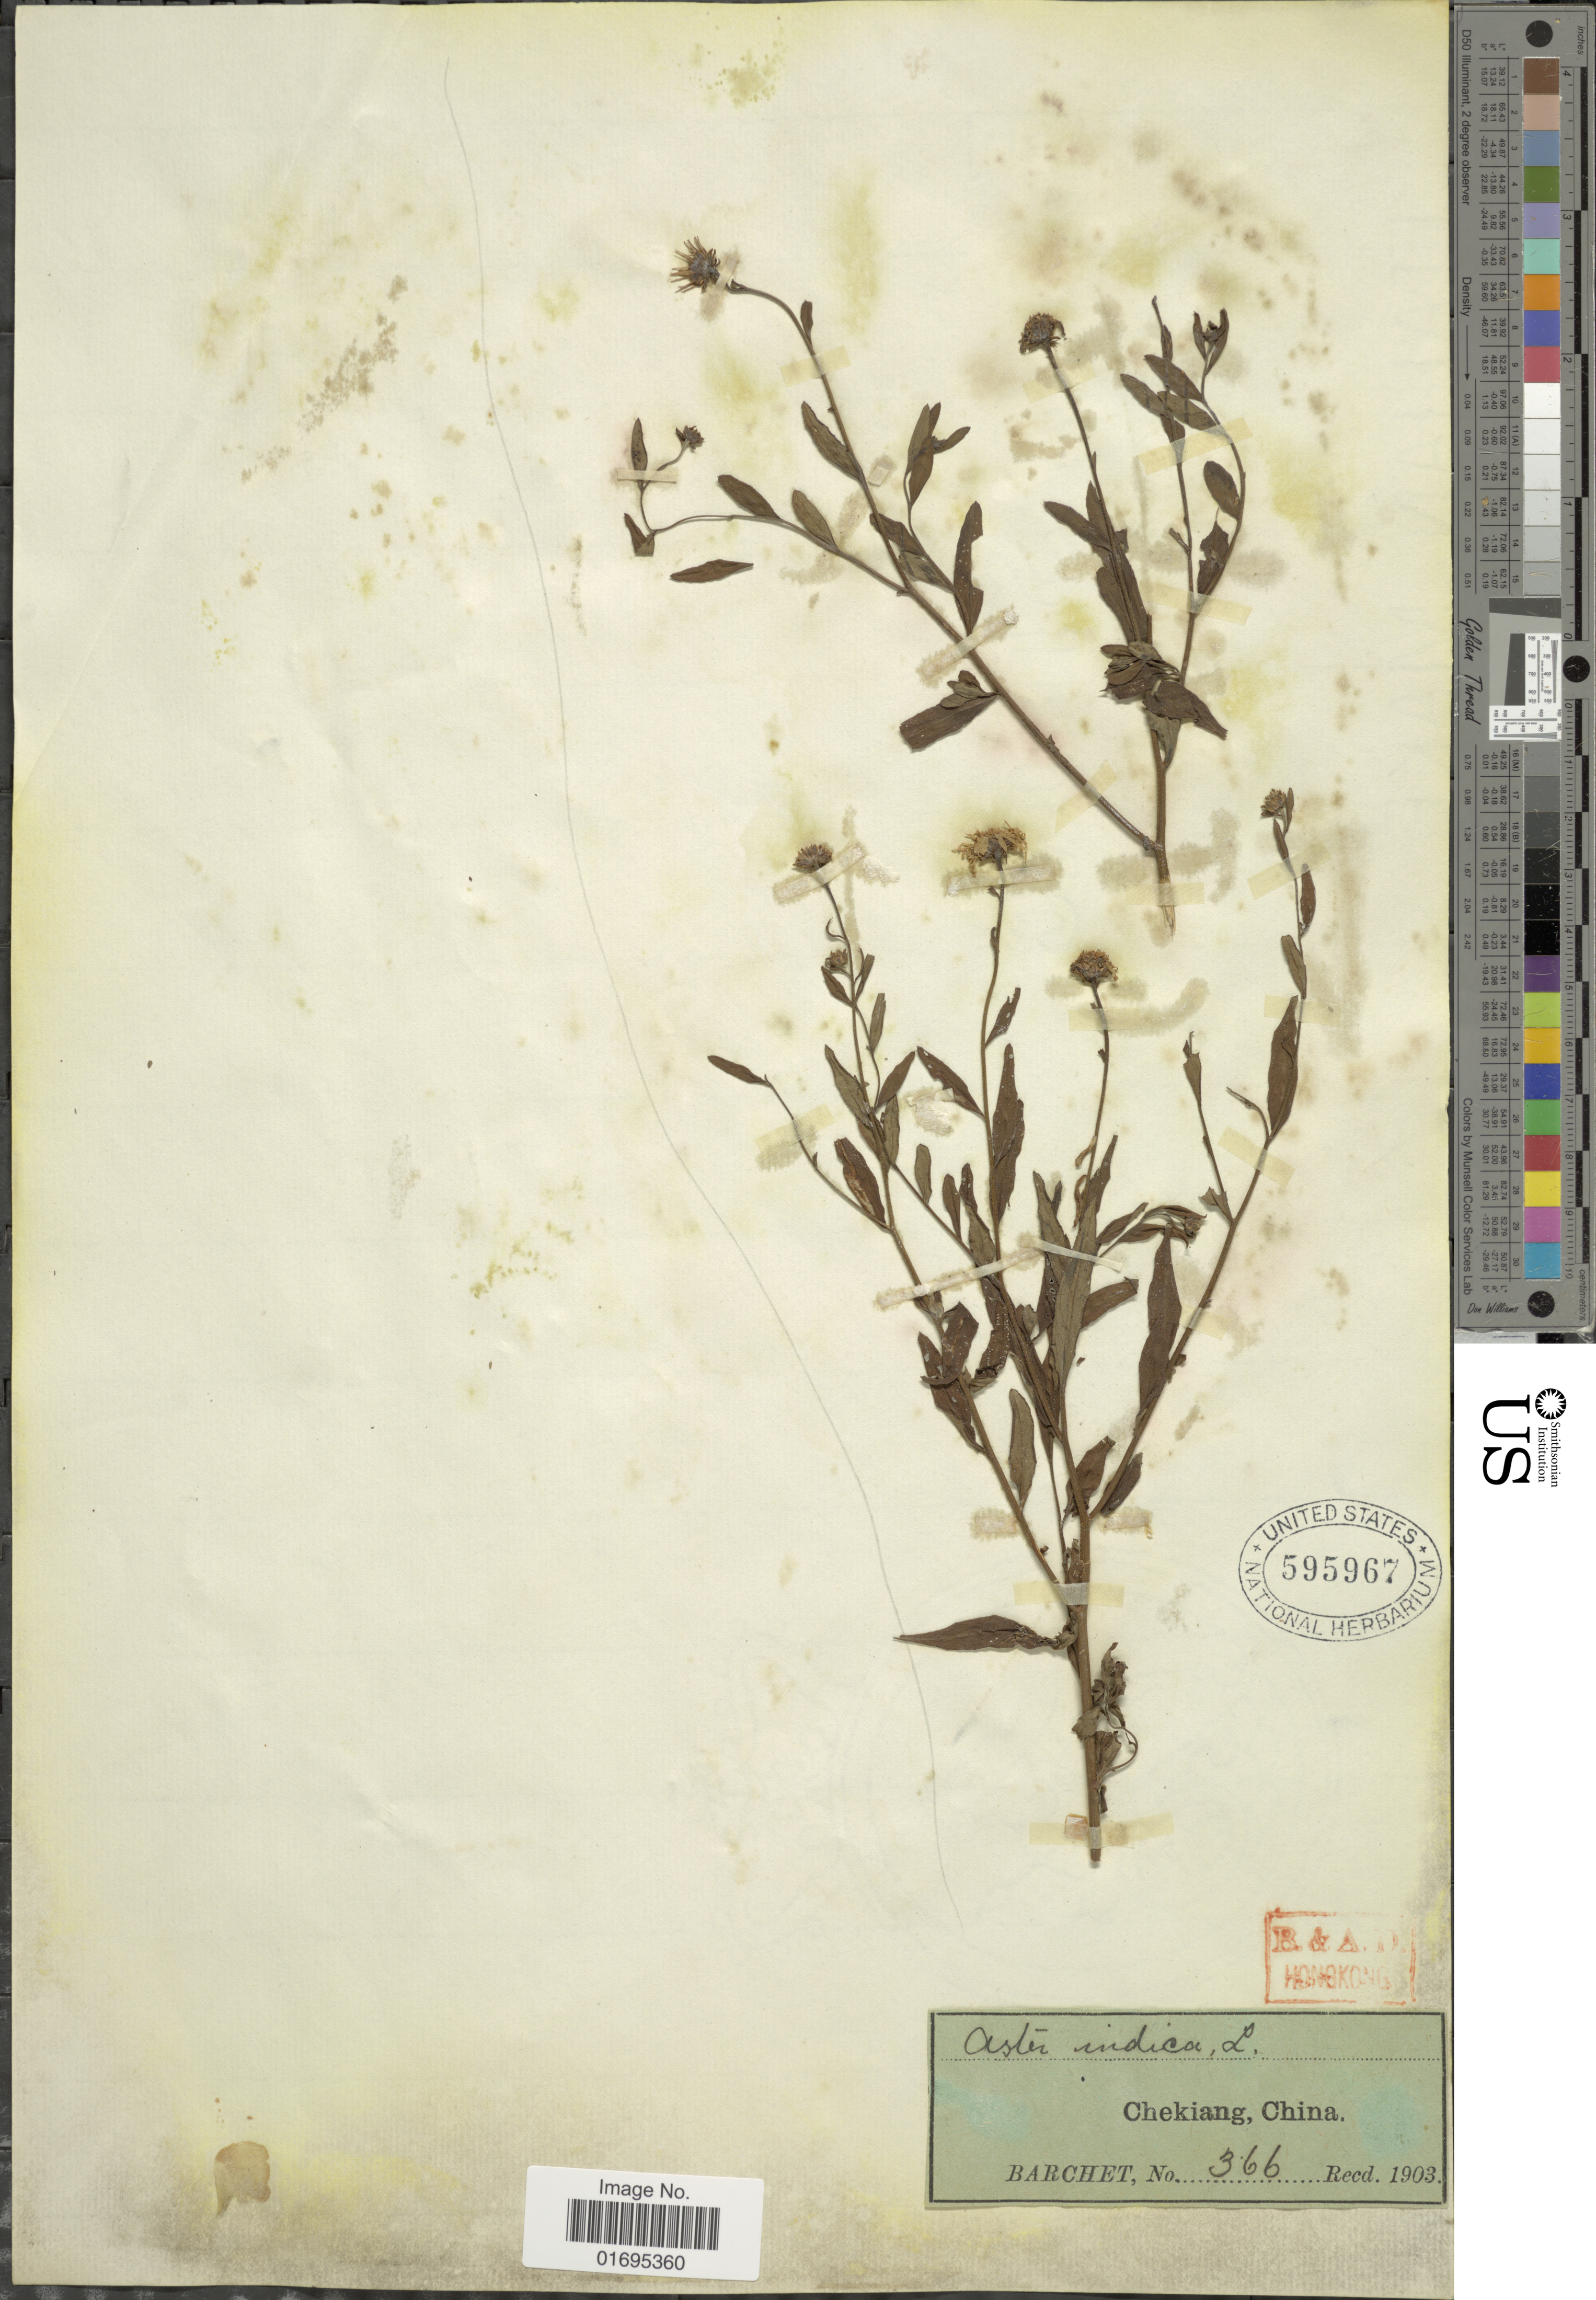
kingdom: Plantae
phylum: Tracheophyta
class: Magnoliopsida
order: Asterales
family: Asteraceae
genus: Kalimeris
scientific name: Kalimeris indica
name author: (L.) Sch. Bip.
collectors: S. P. Barchet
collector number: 366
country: China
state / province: Zhejiang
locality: Chekiang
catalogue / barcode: US 595967